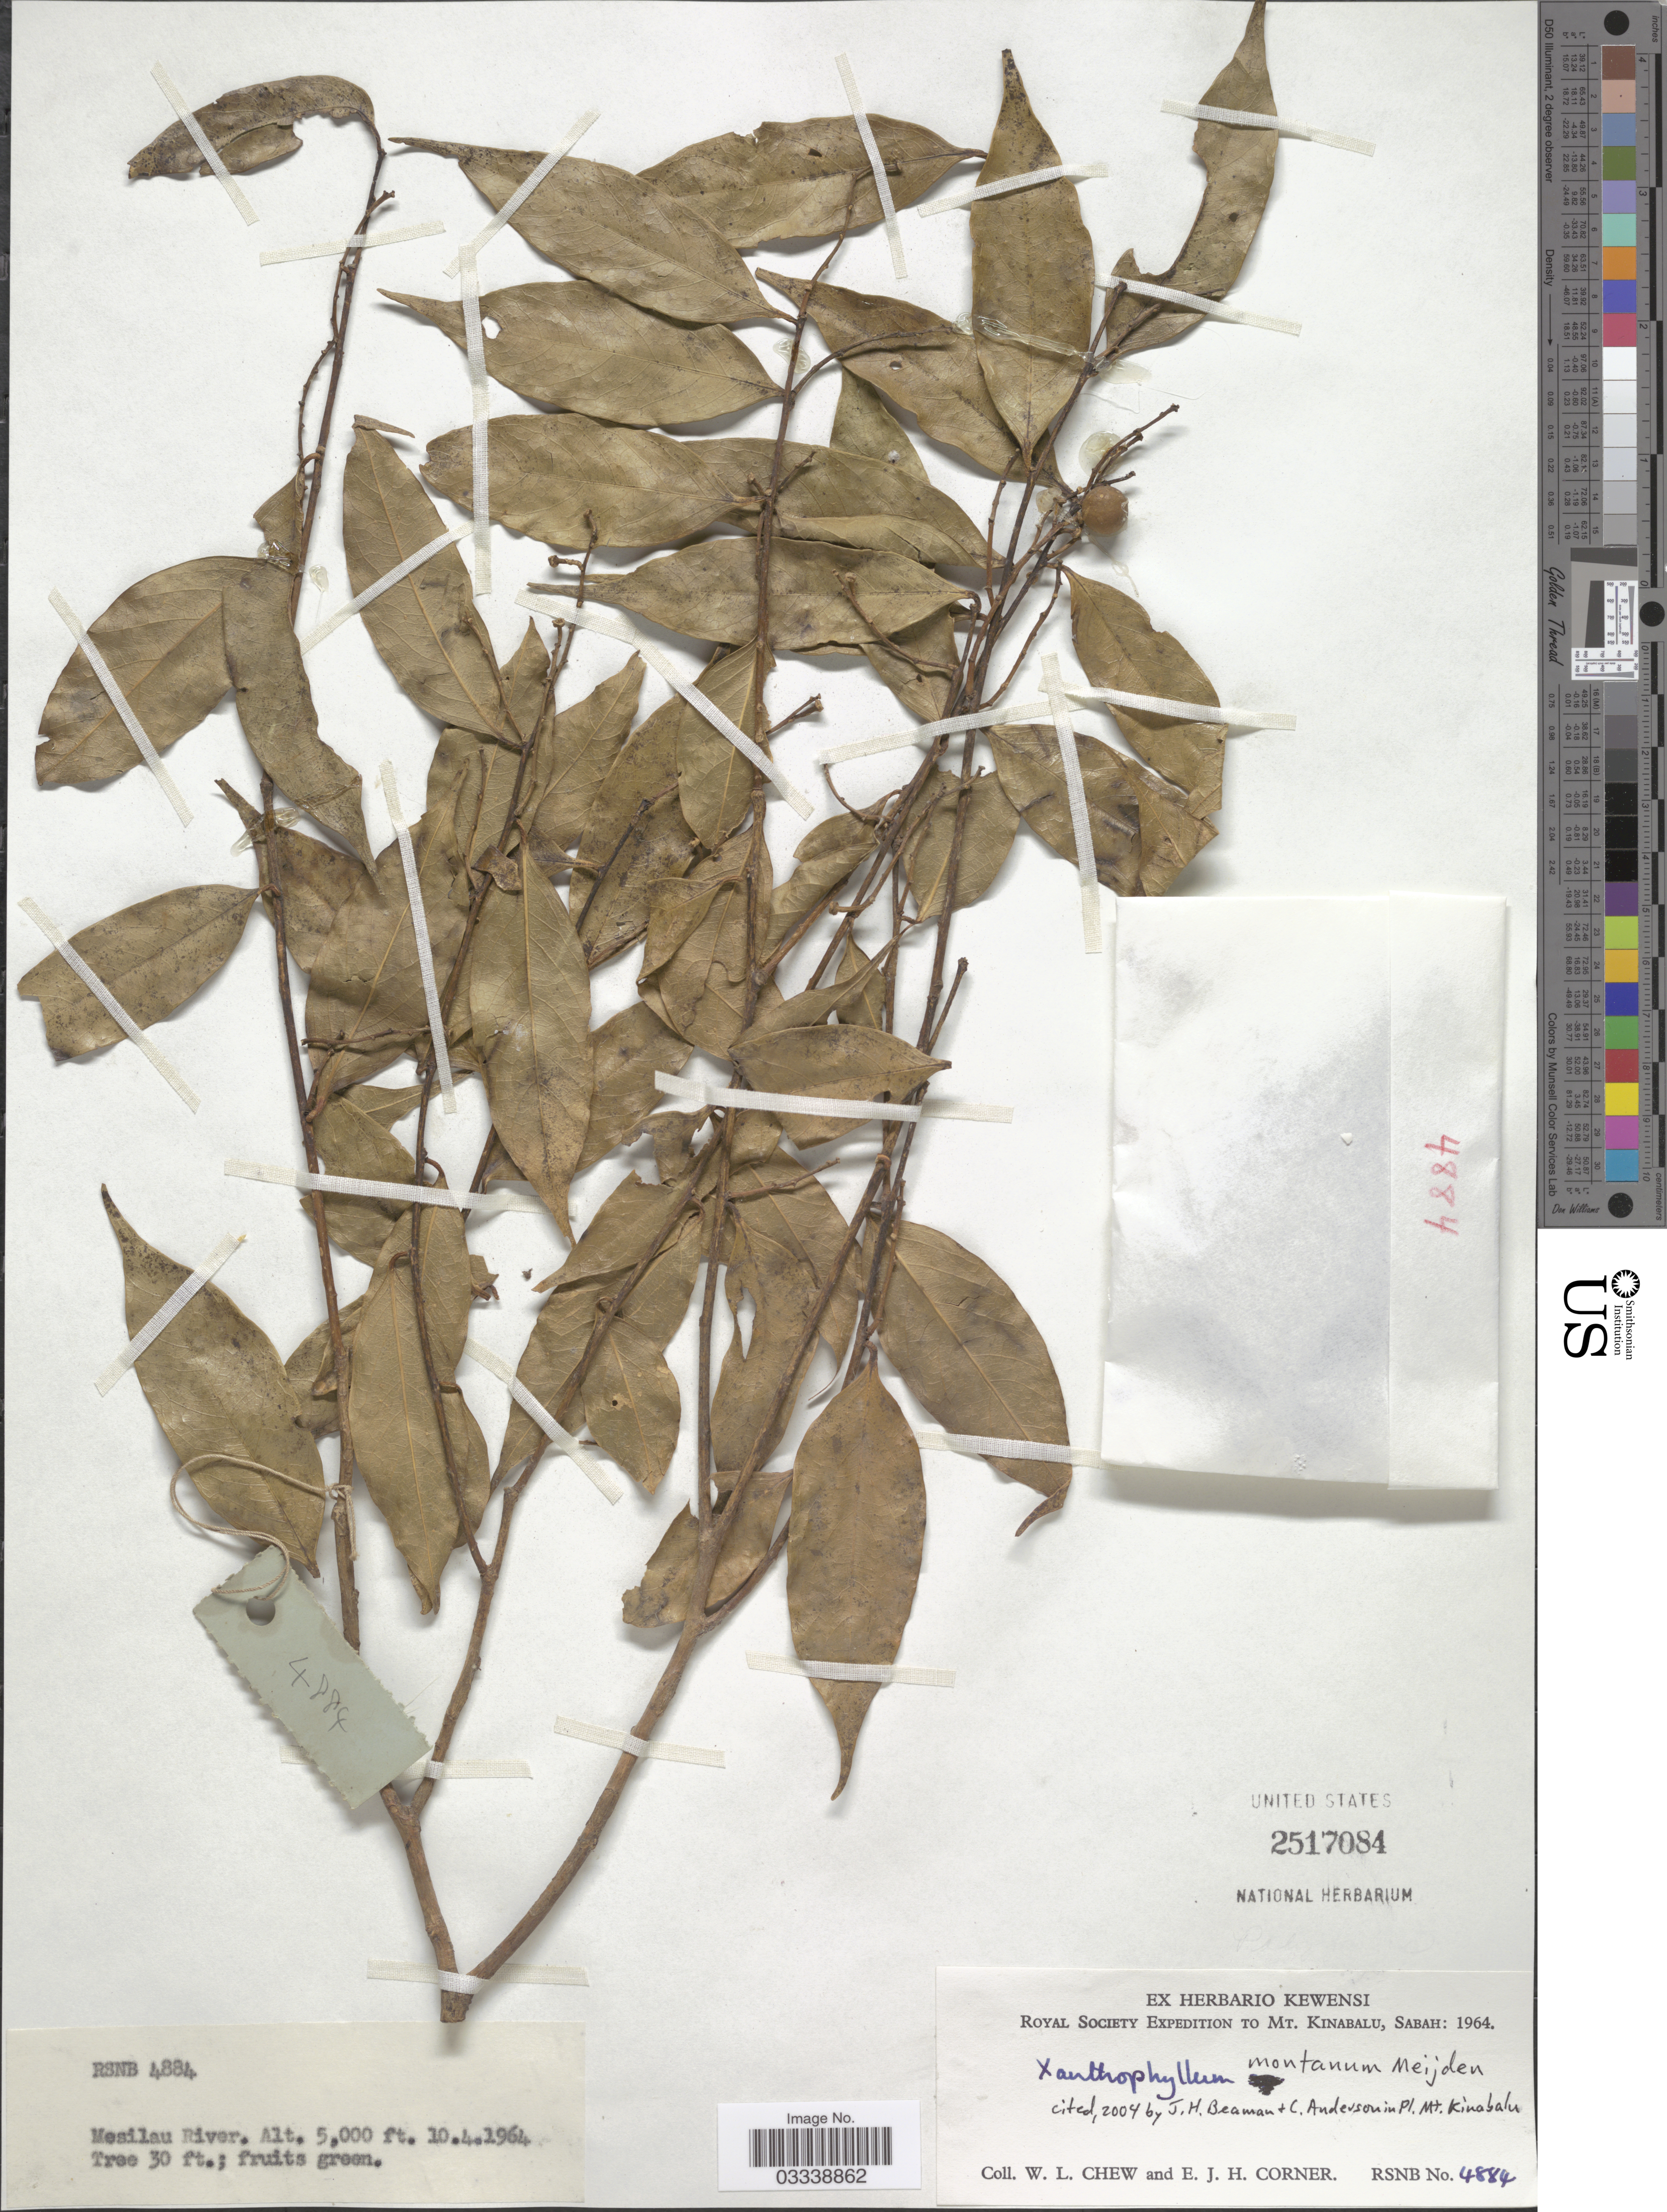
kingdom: Plantae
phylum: Tracheophyta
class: Magnoliopsida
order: Fabales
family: Polygalaceae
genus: Xanthophyllum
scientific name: Xanthophyllum montanum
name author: Meijden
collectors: W. Chew & E. Corner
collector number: RSNB 4884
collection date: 1964-04-10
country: Malaysia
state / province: Sabah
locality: Mt. Kinabalu. Mesilau River.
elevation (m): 1524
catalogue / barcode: US 2517084